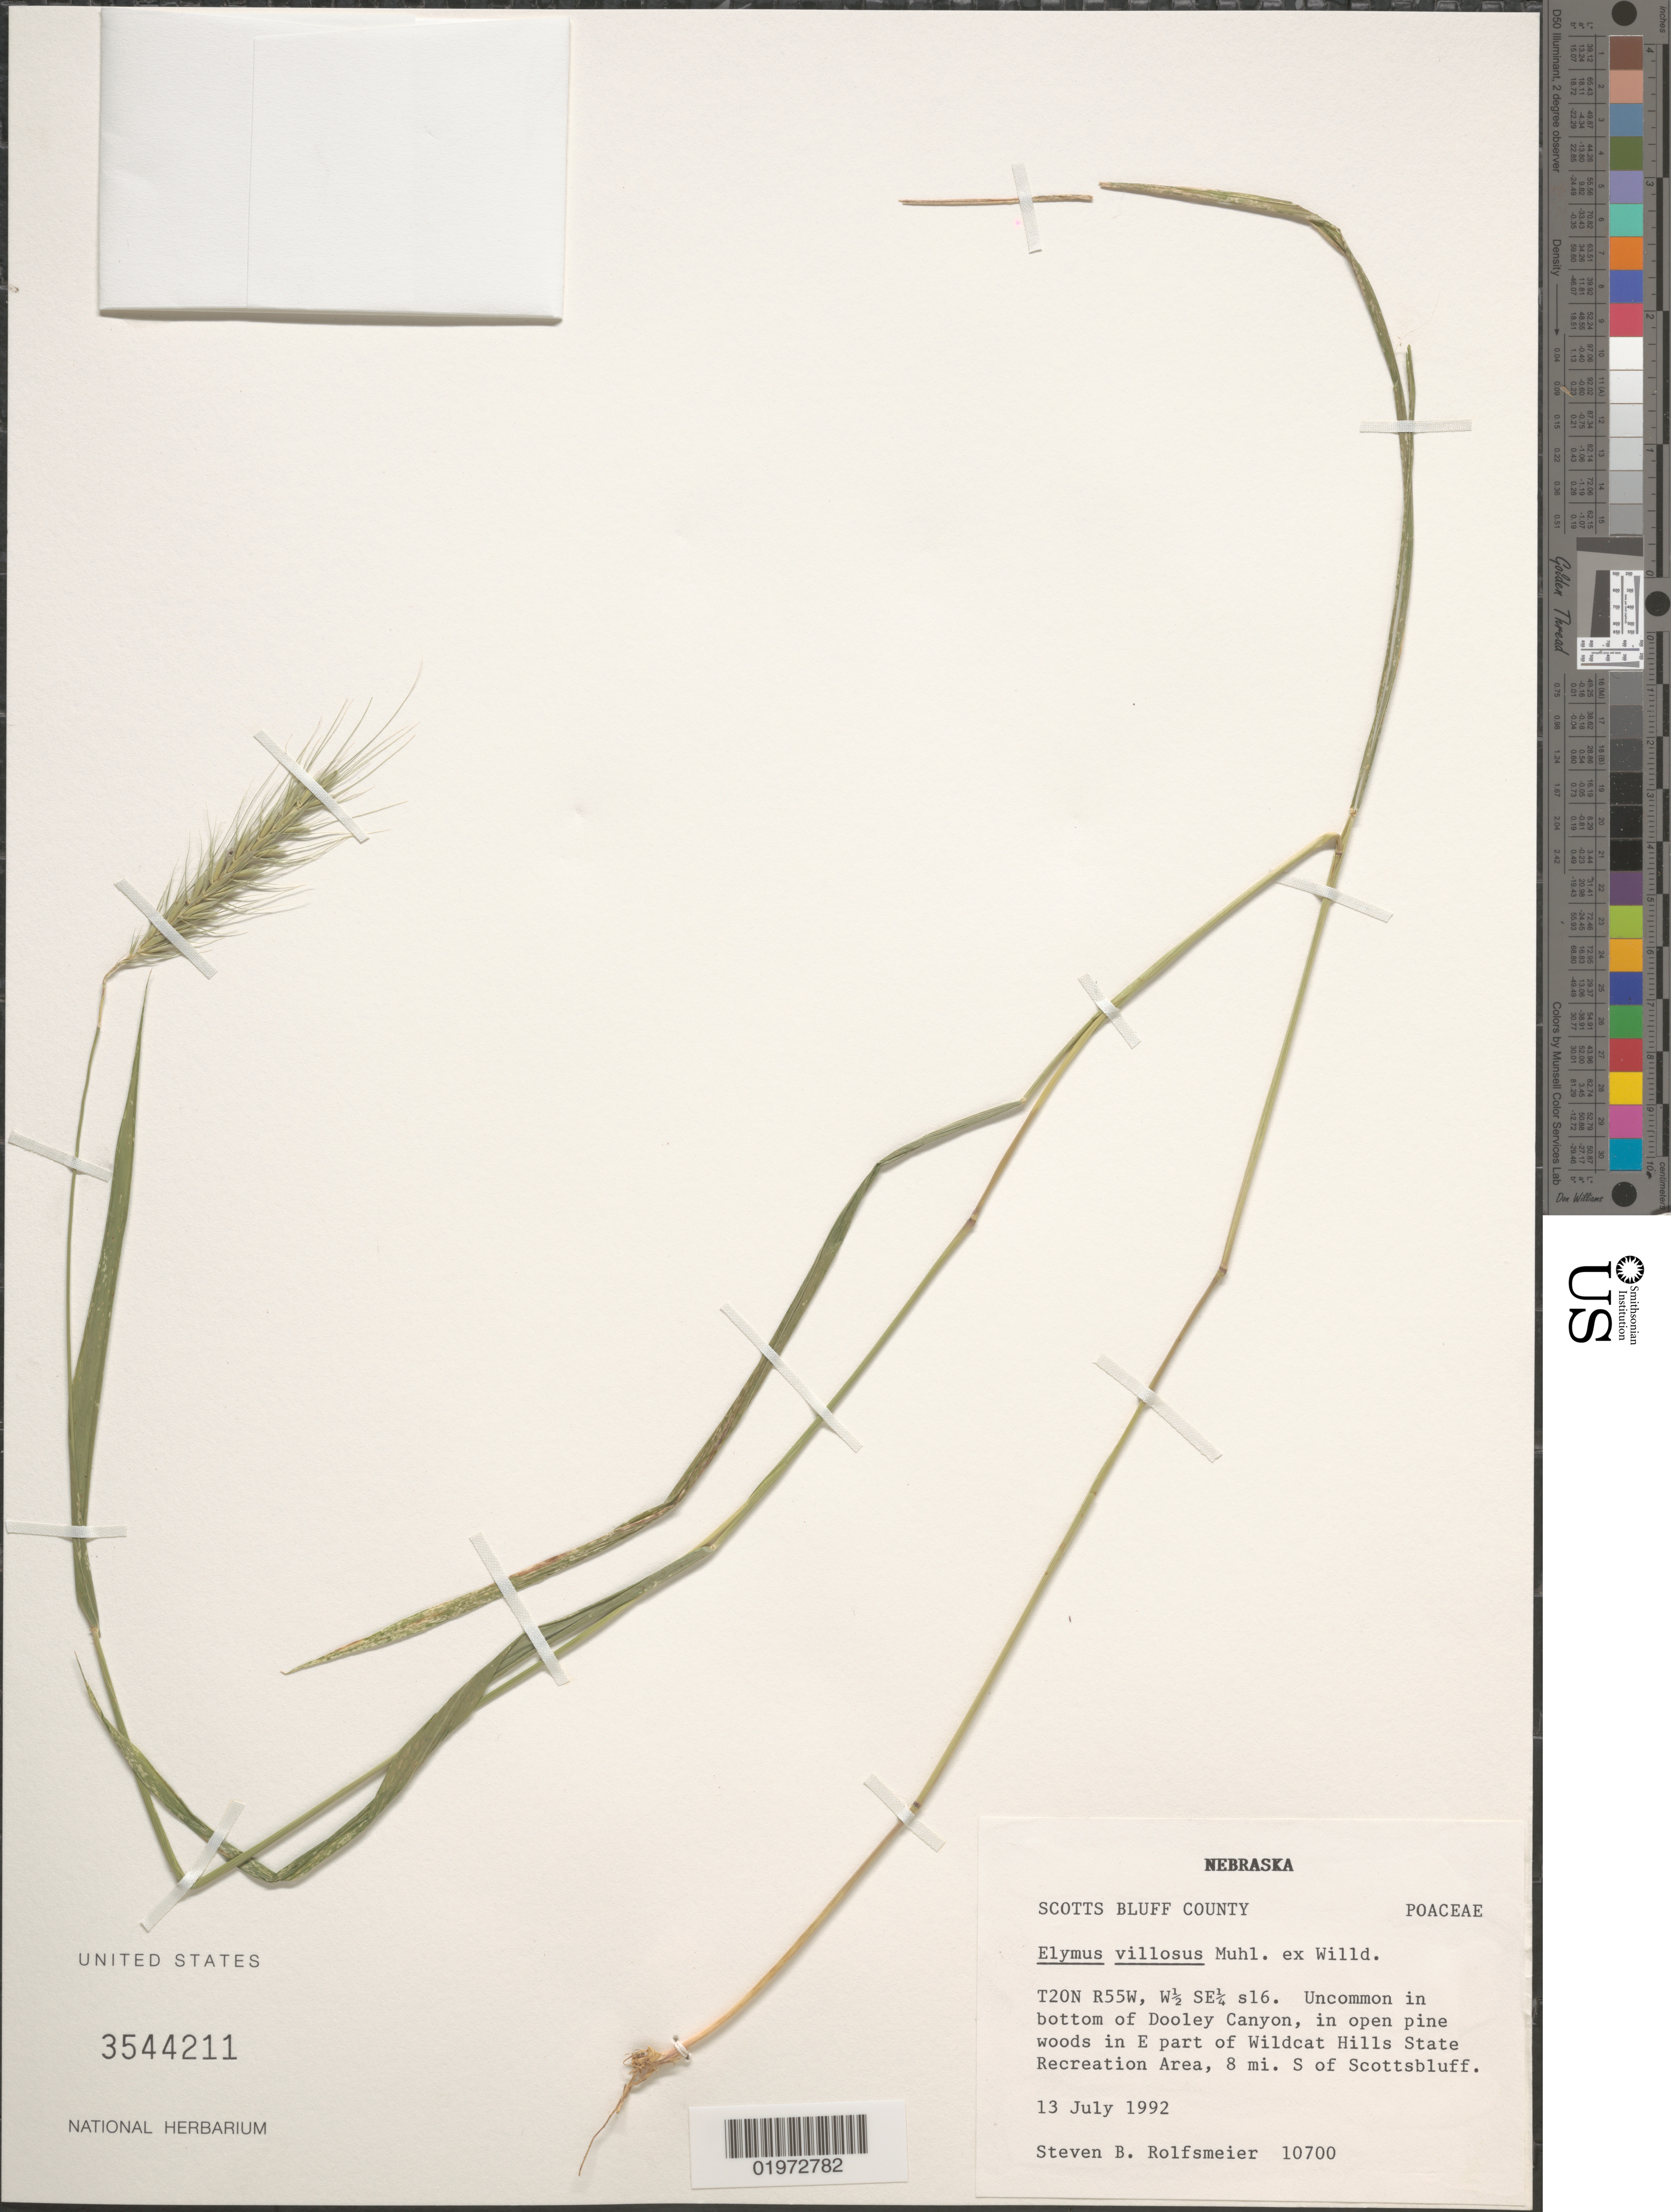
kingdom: Plantae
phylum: Tracheophyta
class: Liliopsida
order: Poales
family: Poaceae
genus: Elymus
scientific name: Elymus villosus var. arkansanus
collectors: S. Rolfsmeier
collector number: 10700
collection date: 1992-07-13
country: United States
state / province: Nebraska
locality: Scotts Bluff County. T20N R55W, W½ SE¼ s16. Uncommon in bottom of Dooley Canyon, in open pine woods in E part of Wildcat Hills State Recreation Area, 8 mi. S of Scottsbluff.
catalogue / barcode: US 3544211